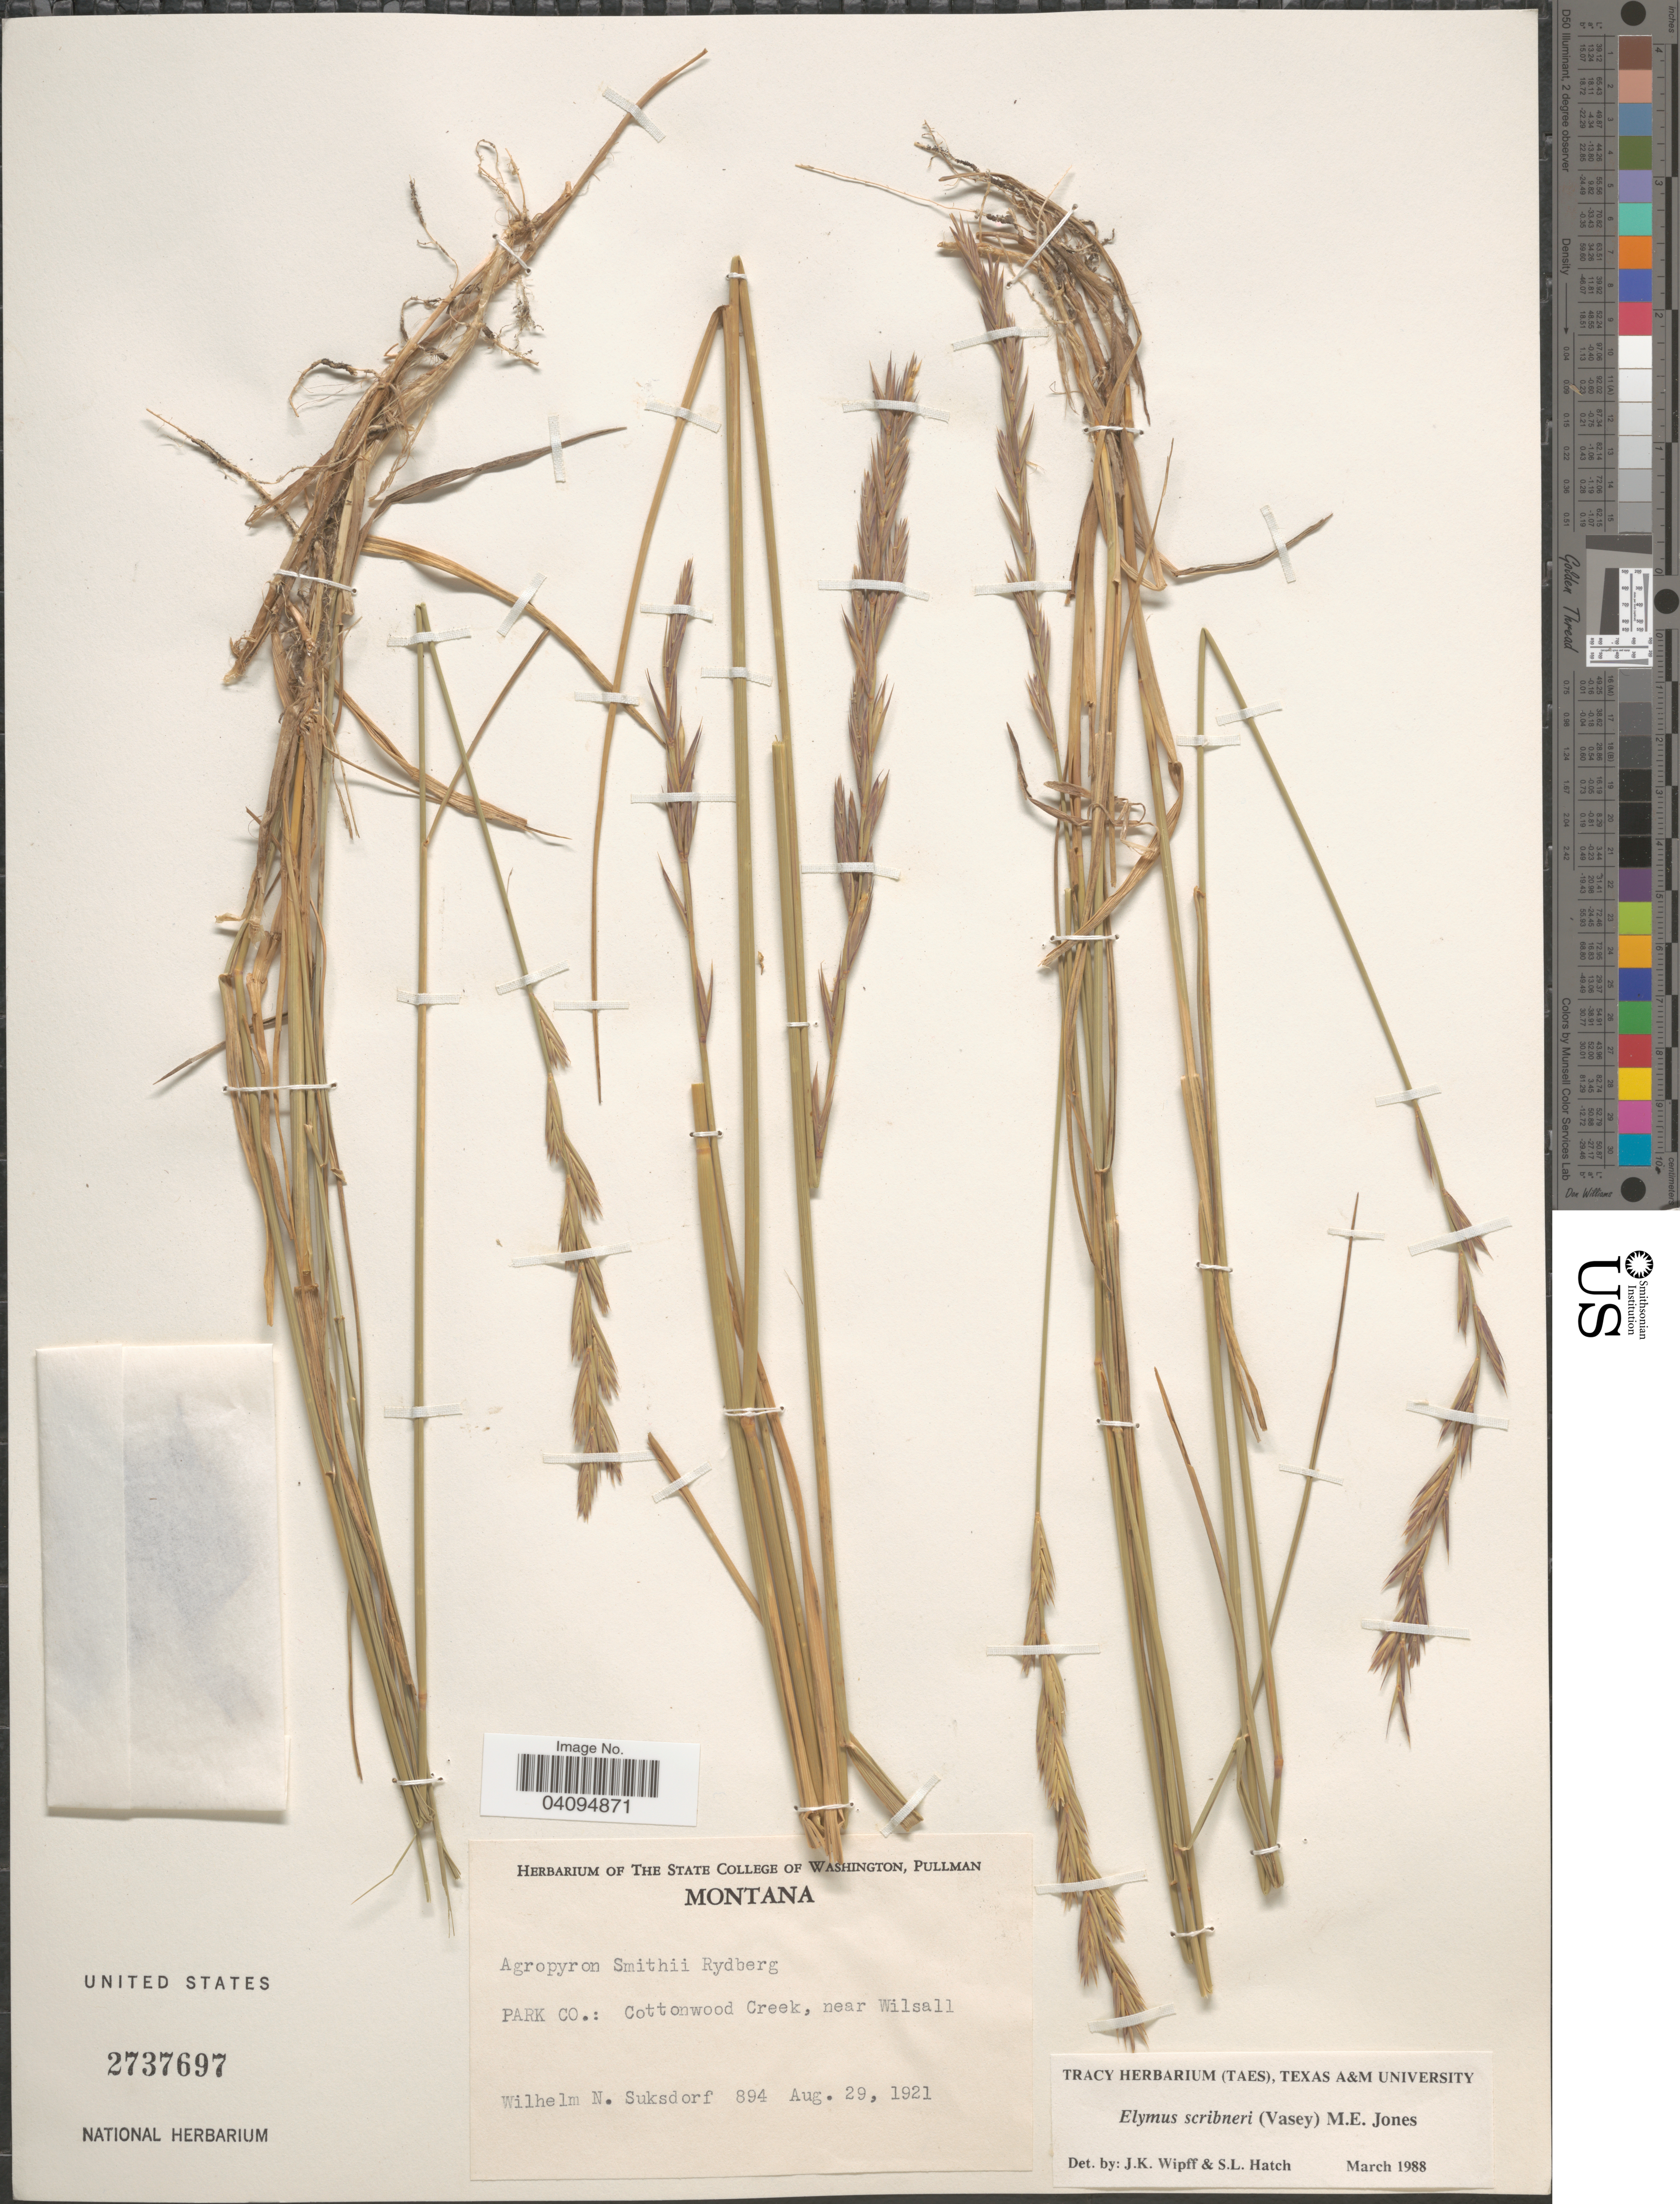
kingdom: Plantae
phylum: Tracheophyta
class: Liliopsida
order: Poales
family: Poaceae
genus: Elymus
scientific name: Elymus scribneri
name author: (Vasey) M.E. Jones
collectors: W. N. Suksdorf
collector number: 894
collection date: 1921-08-29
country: United States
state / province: Montana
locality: Park Co.: Cottonwood Creek, near Wilsall.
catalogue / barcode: US 2737697